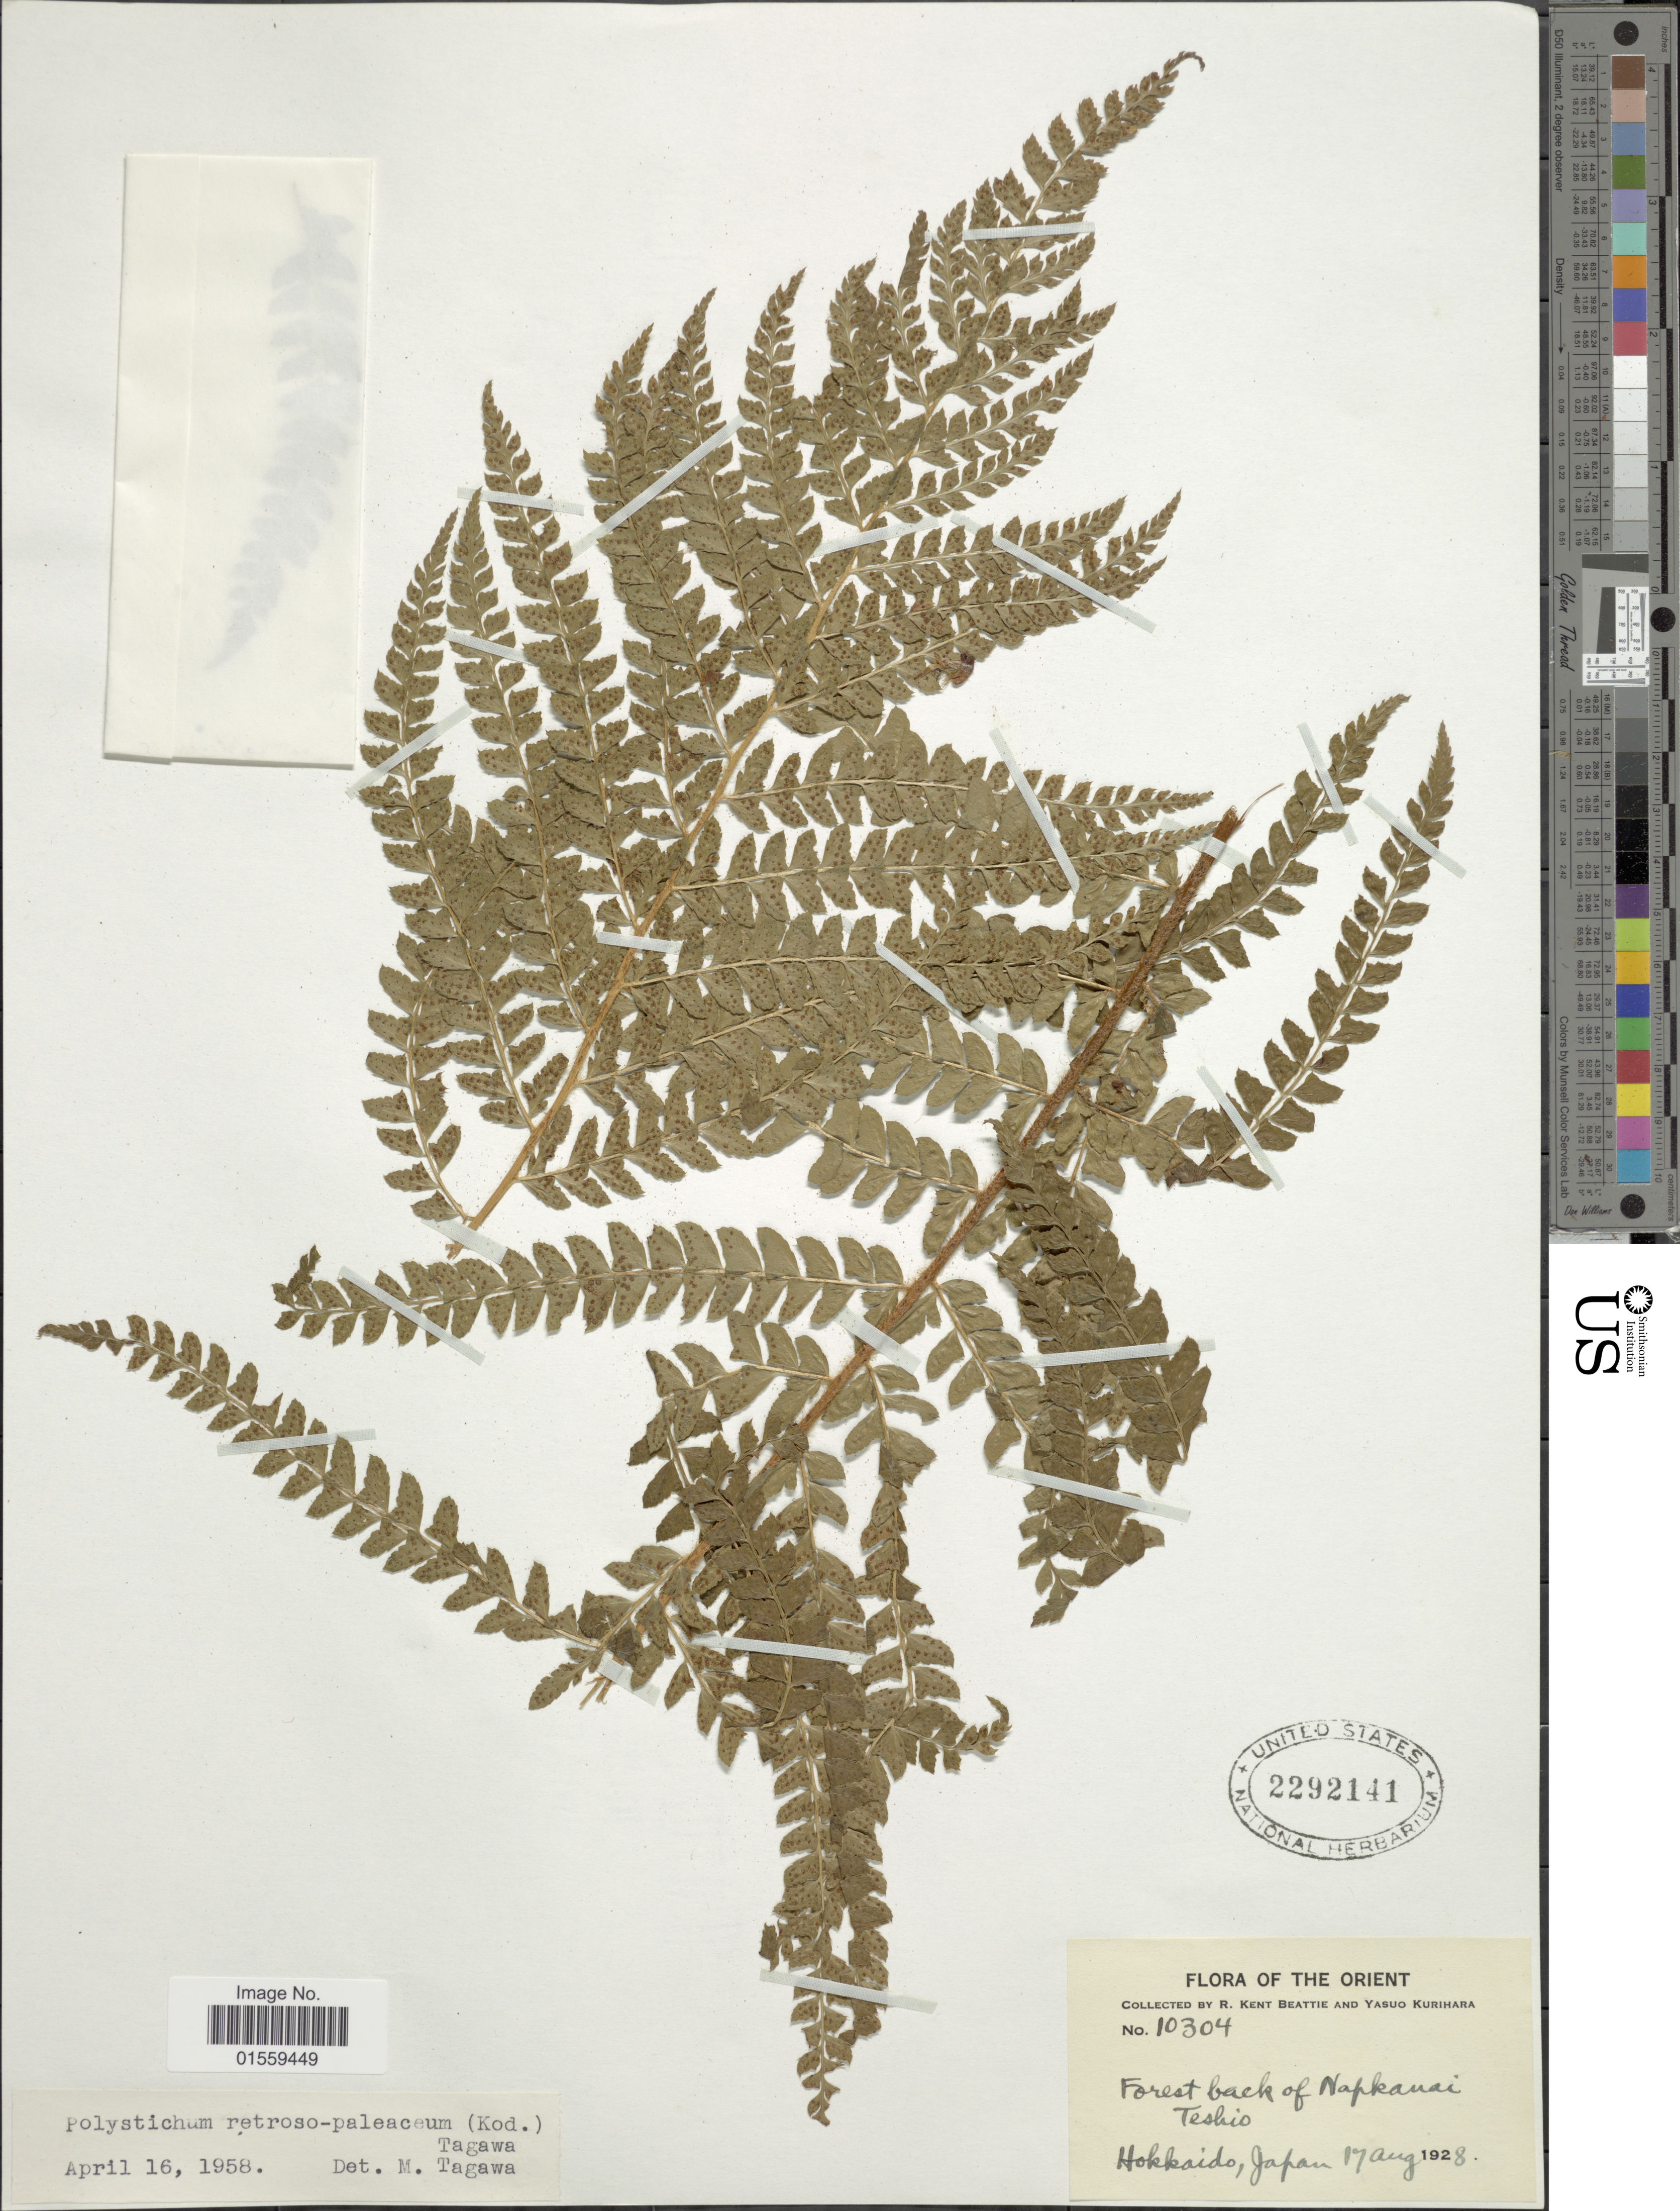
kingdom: Plantae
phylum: Tracheophyta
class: Polypodiopsida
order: Polypodiales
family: Dryopteridaceae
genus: Polystichum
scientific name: Polystichum retrosopaleaceum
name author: (Kodama) Tagawa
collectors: R. K. Beattie & Y. Kurihara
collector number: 10304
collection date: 1928-08-17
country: Japan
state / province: Hokkaidō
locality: Orient, Forest back of Napkanai Teskio, Hokkaido, Japan.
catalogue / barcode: US 2292141